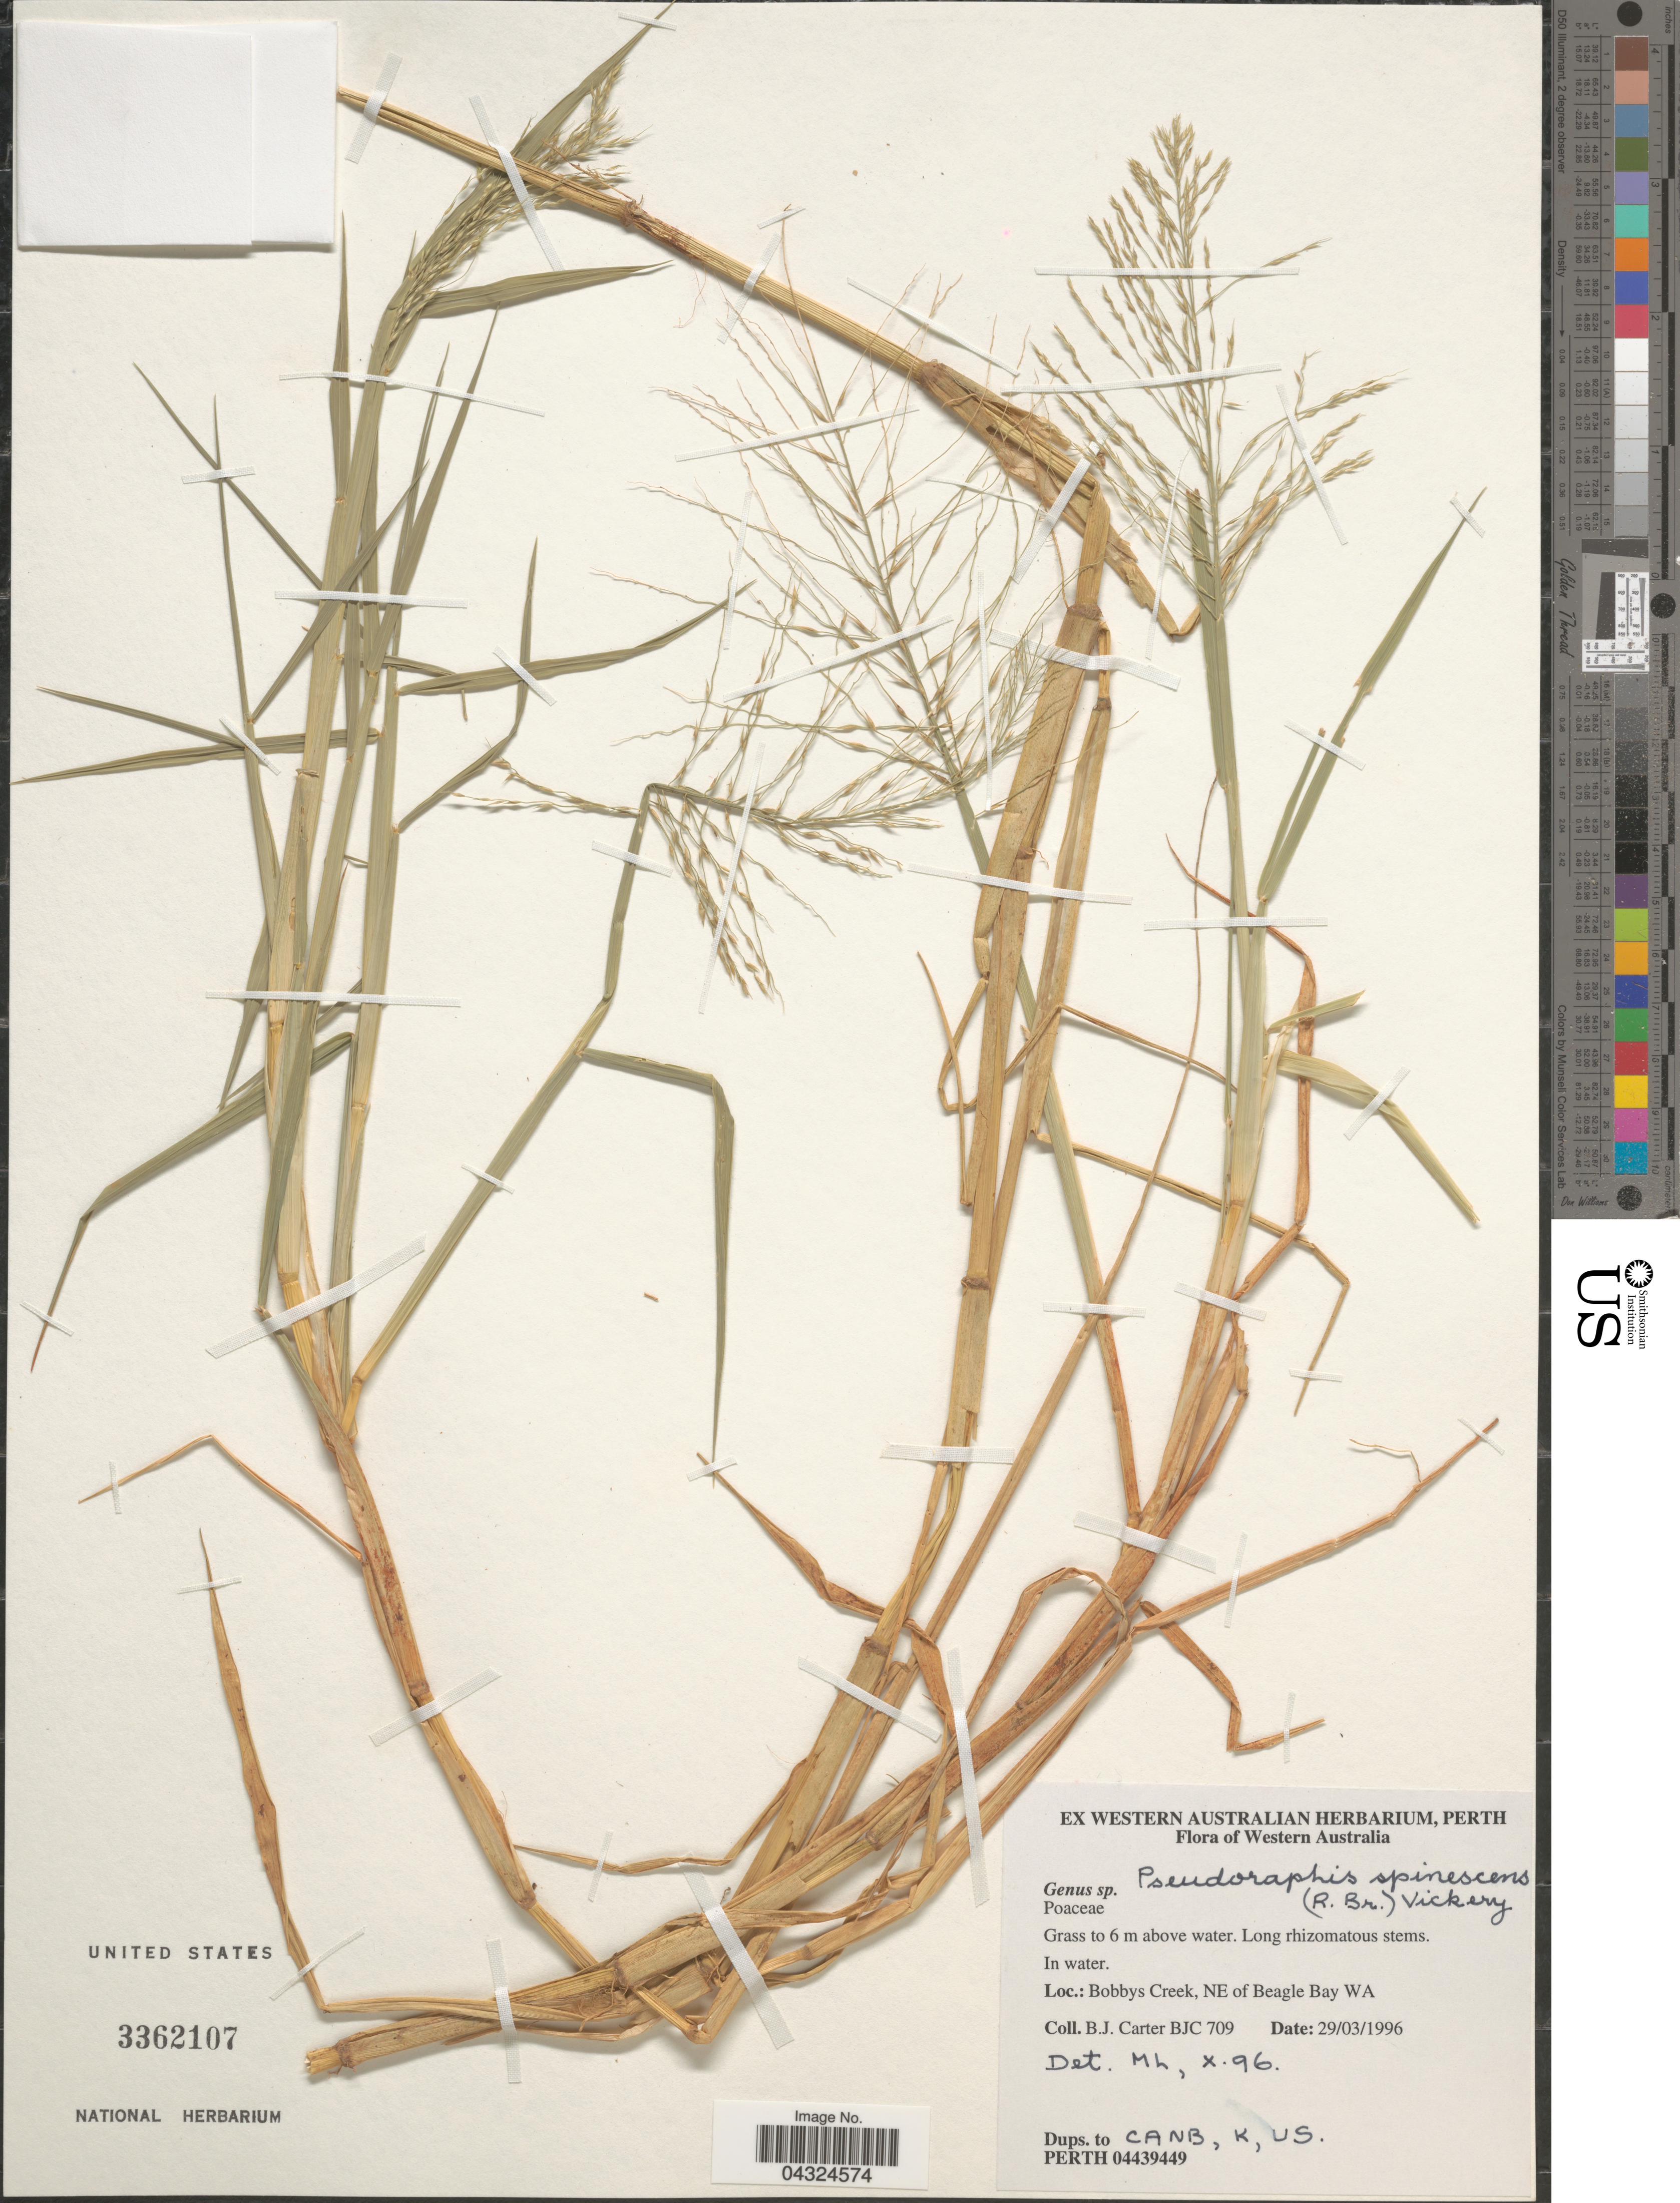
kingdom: Plantae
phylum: Tracheophyta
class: Liliopsida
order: Poales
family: Poaceae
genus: Pseudoraphis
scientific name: Pseudoraphis spinescens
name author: (R. Br.) Vickery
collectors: B. Carter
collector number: BJC709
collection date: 1996-03-29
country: Australia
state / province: Western Australia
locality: Bobbys Creek, NE of Beagle Bay WA.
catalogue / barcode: US 3362107